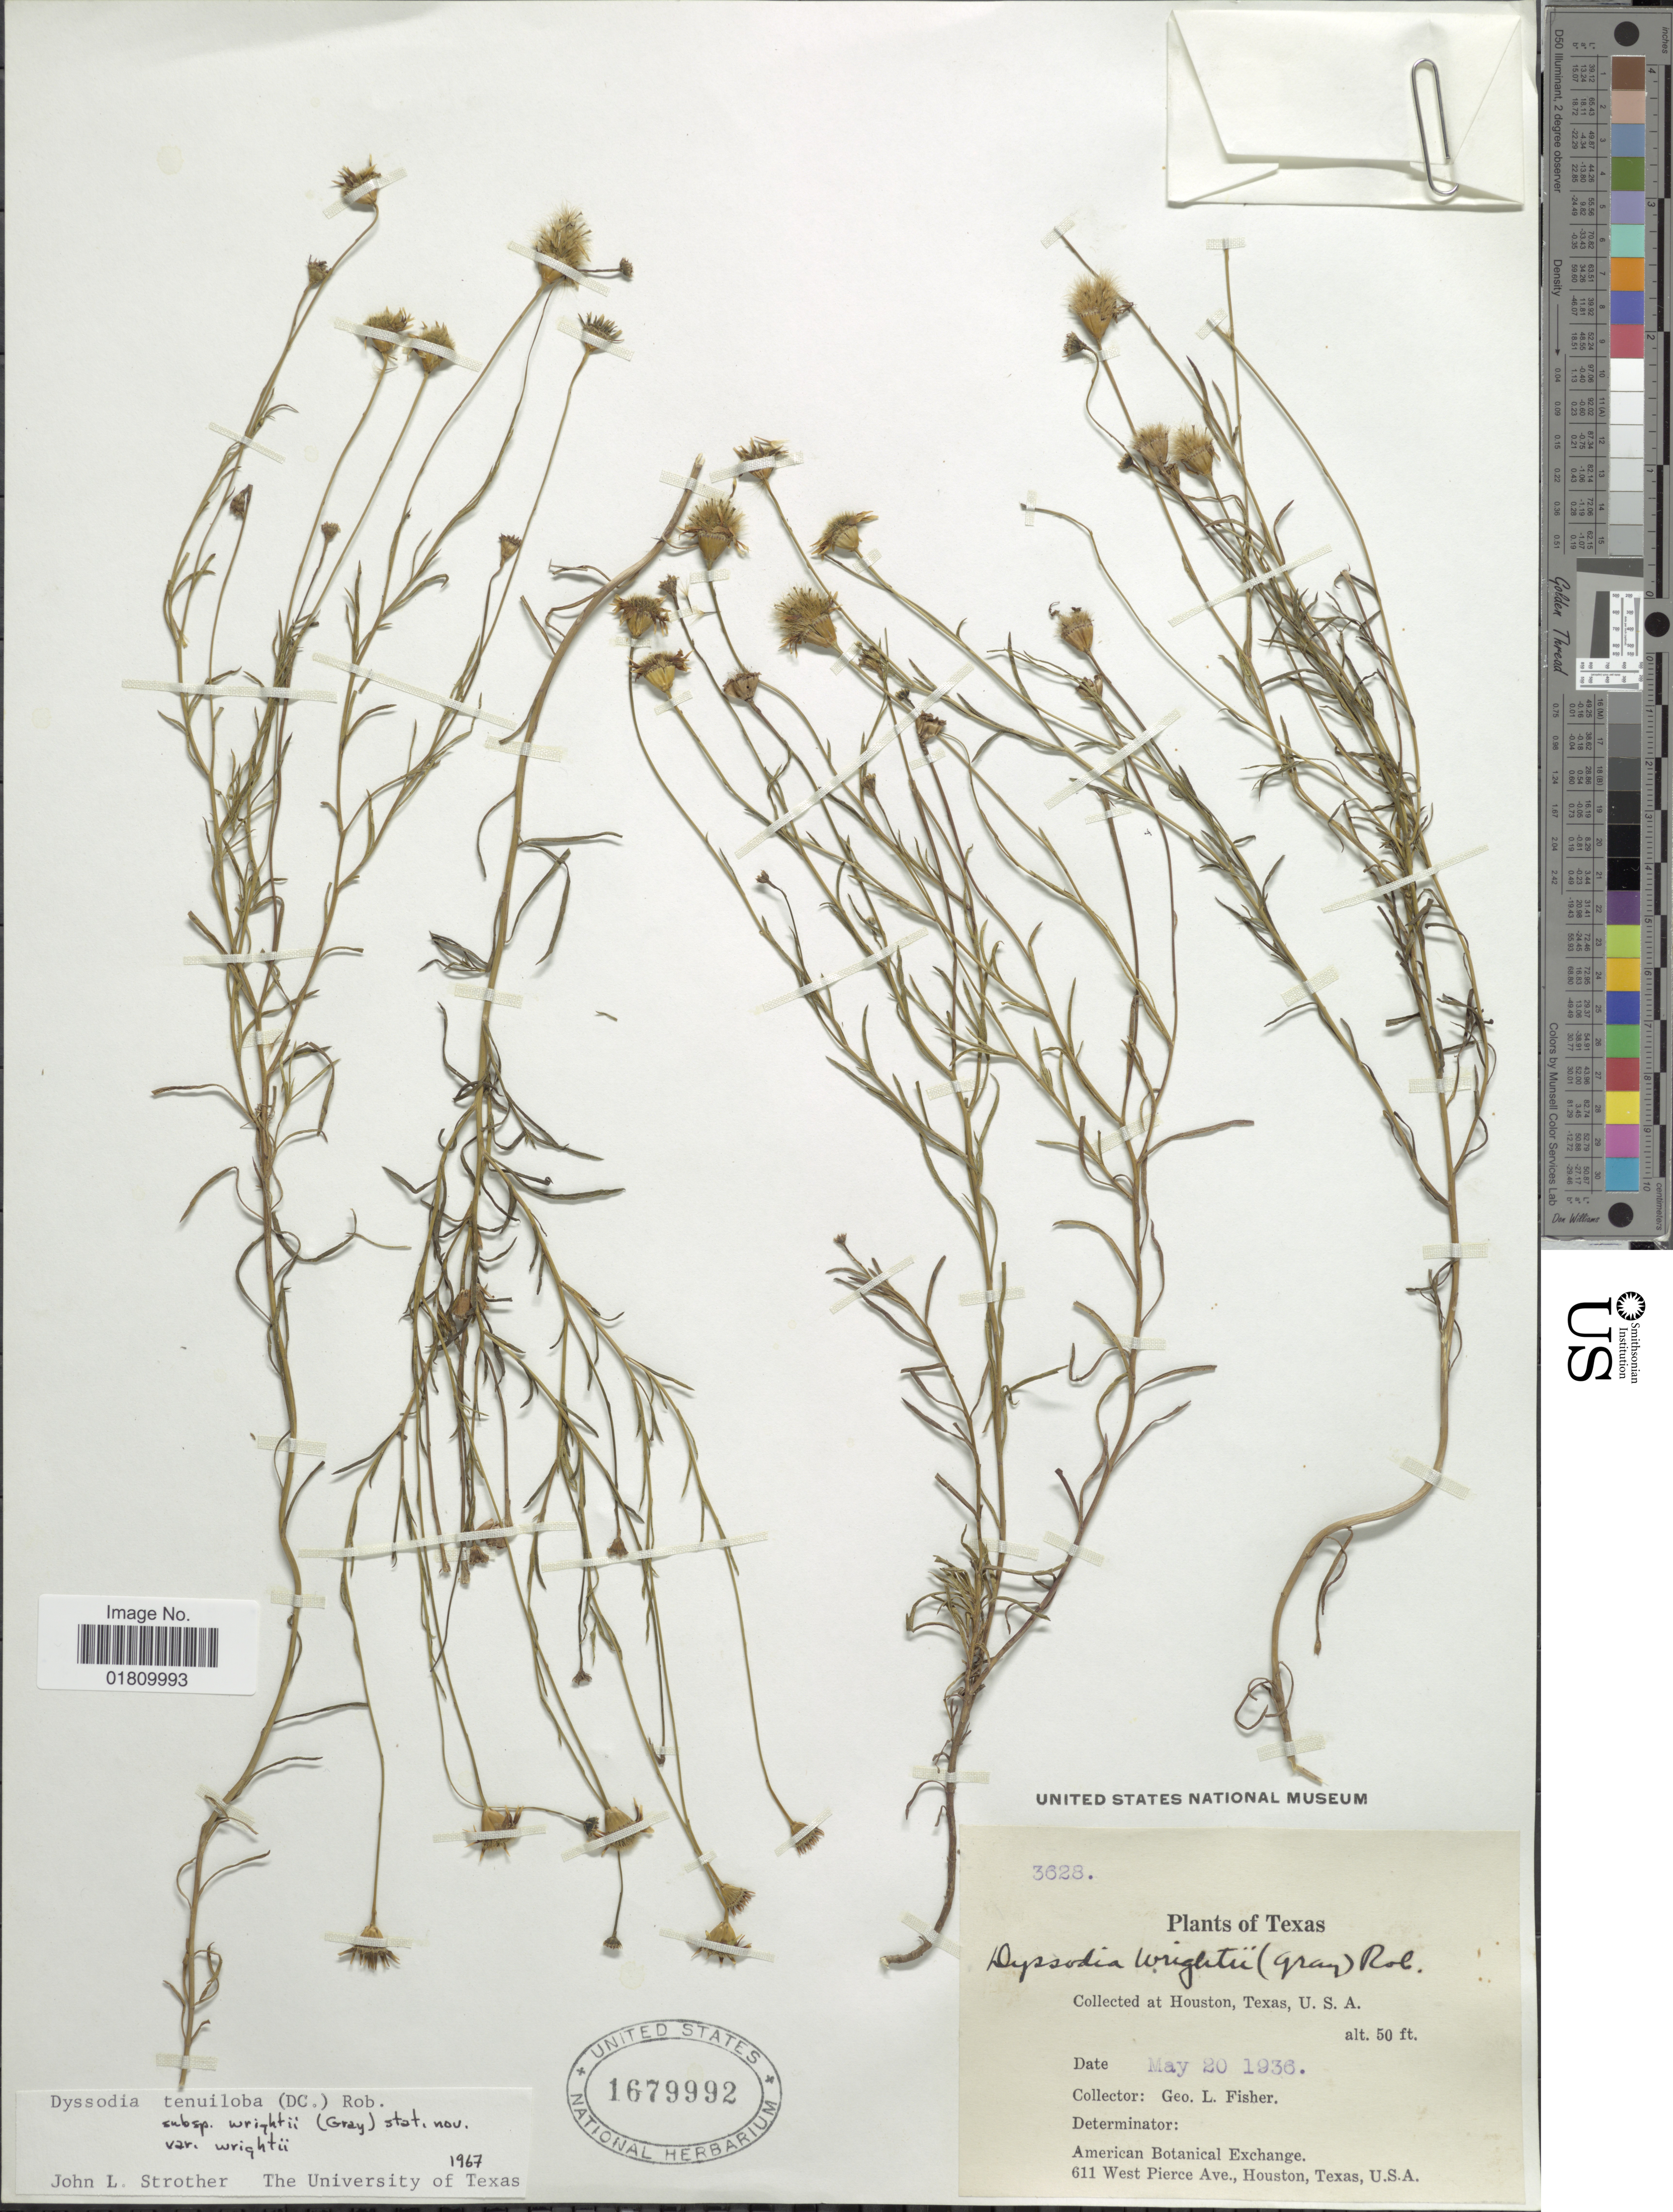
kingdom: Plantae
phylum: Tracheophyta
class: Magnoliopsida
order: Asterales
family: Asteraceae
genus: Thymophylla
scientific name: Thymophylla tenuiloba var. wrightii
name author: (A. Gray) Strother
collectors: G. L. Fisher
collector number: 3628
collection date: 1936-05-20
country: United States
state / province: Texas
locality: Houston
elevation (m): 15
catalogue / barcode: US 1679992